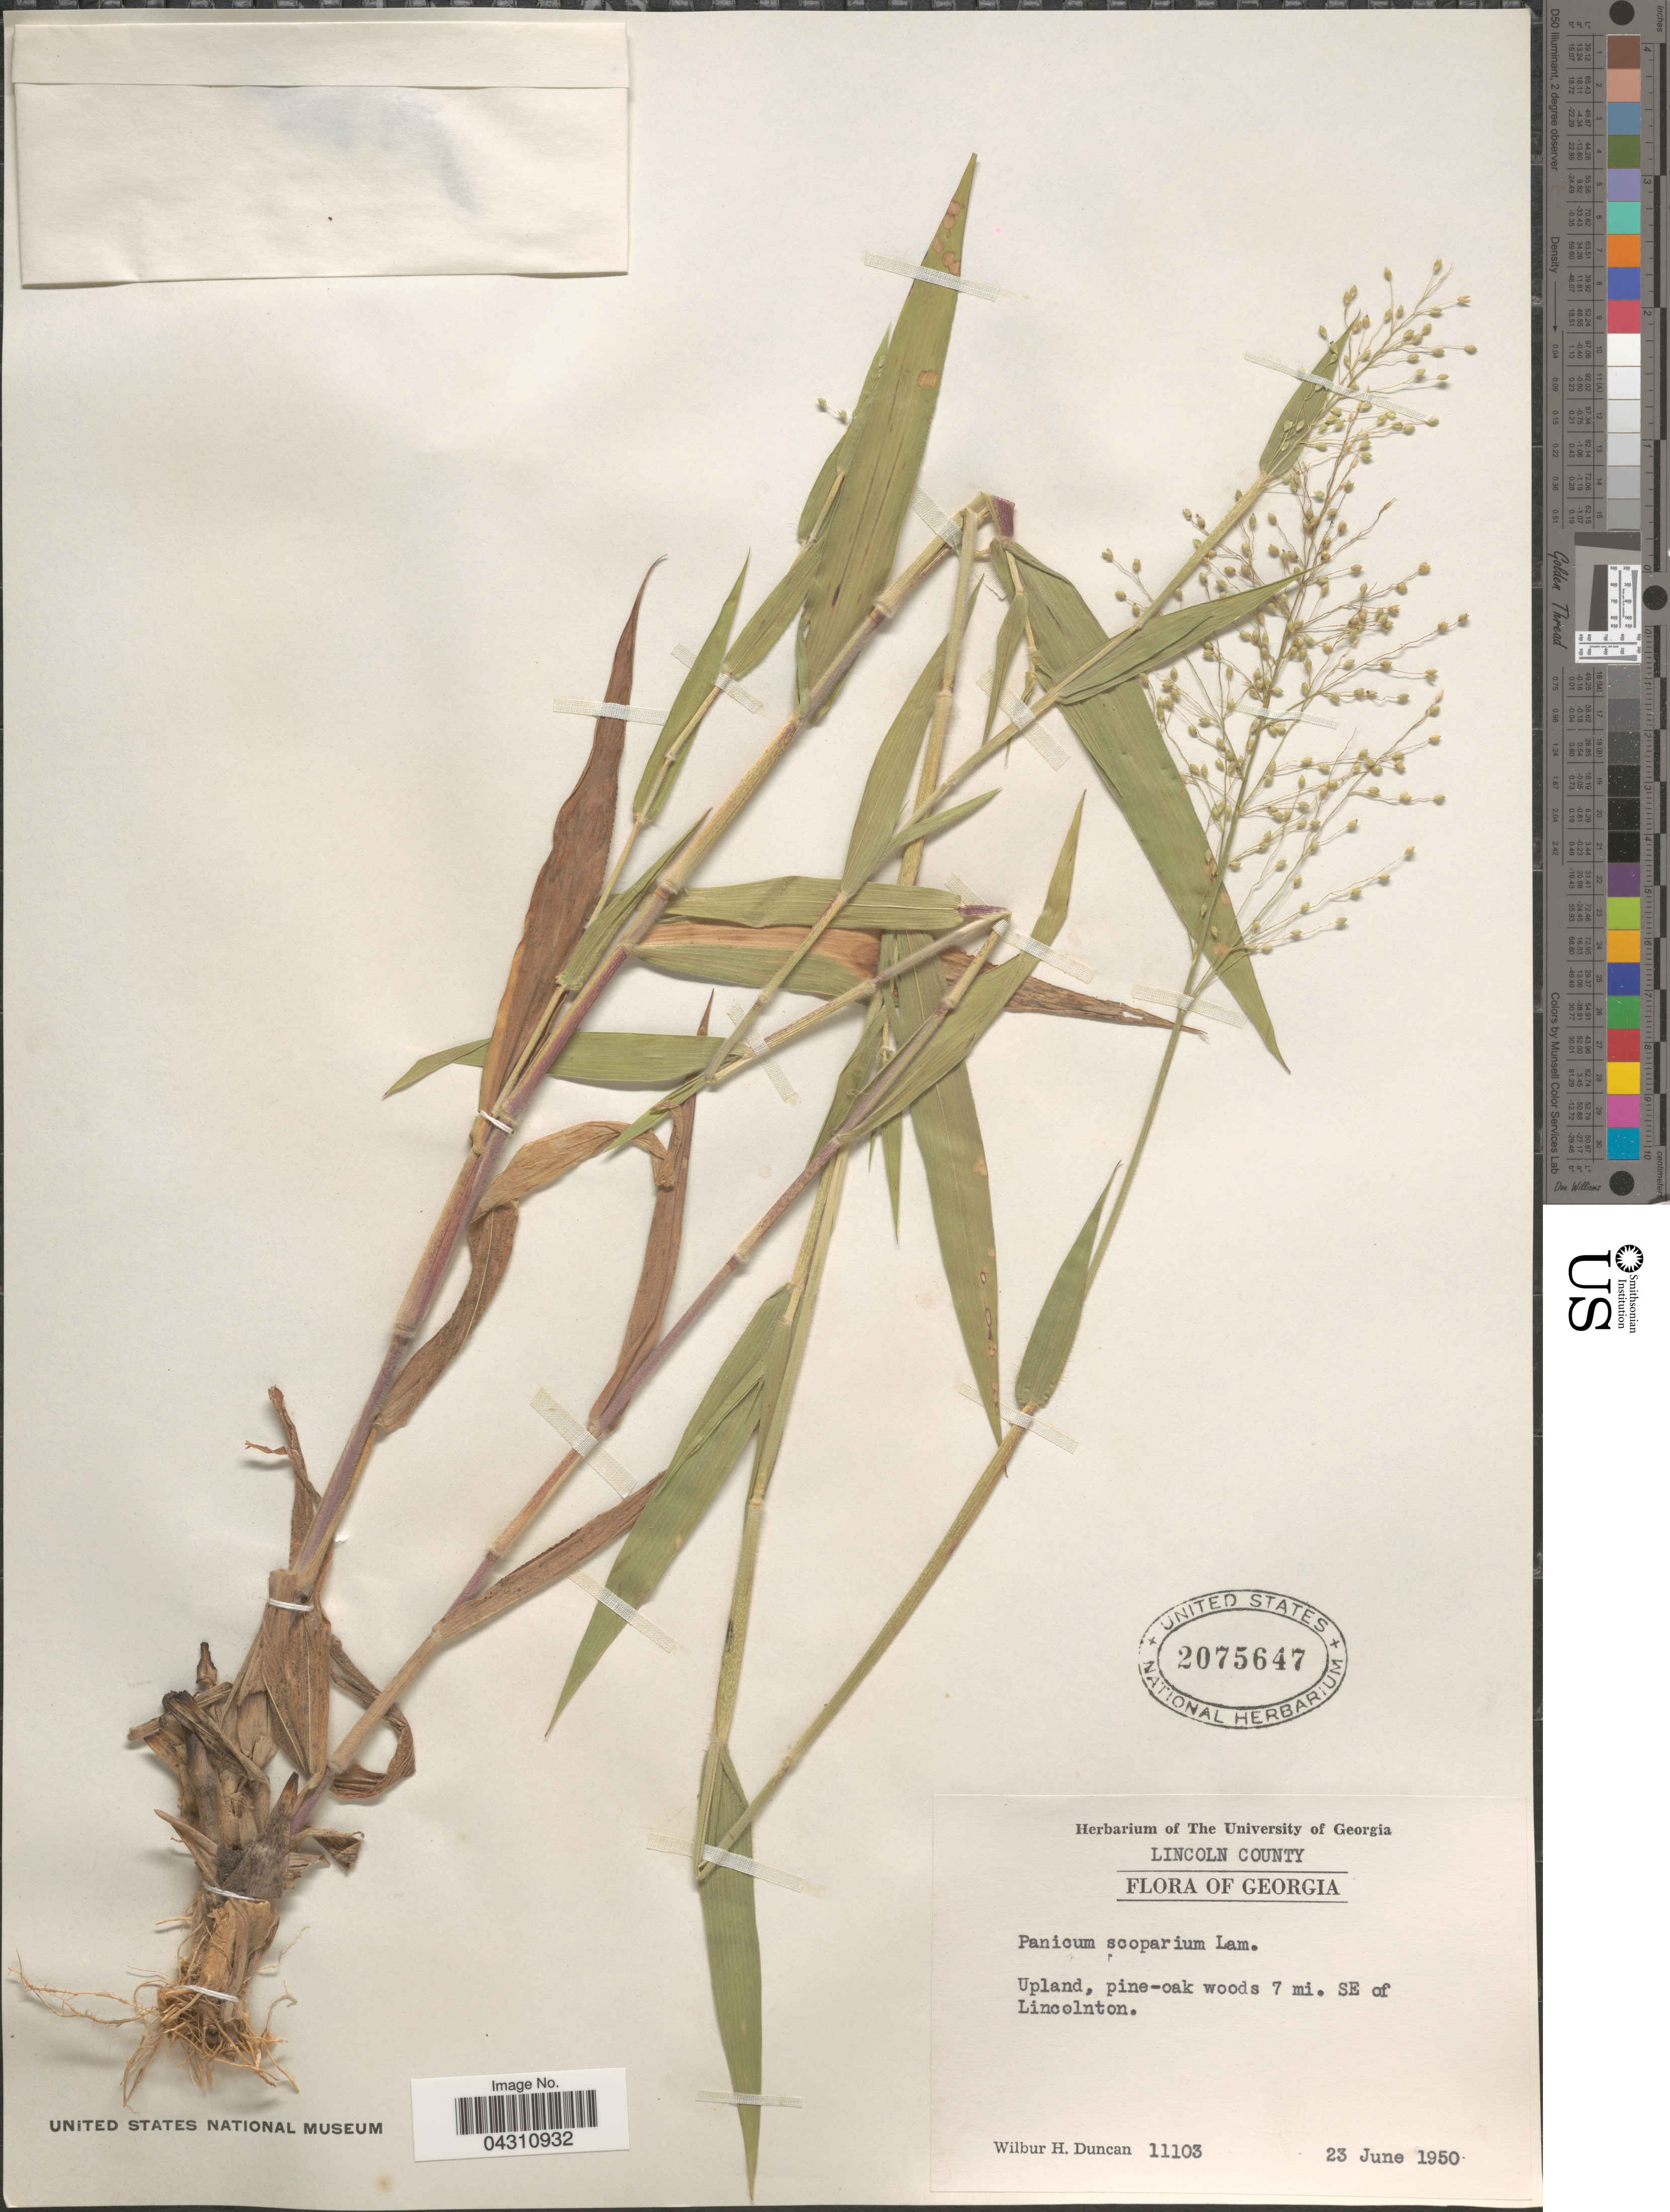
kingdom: Plantae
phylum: Tracheophyta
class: Liliopsida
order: Poales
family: Poaceae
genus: Dichanthelium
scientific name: Dichanthelium scoparium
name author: (Lam.) Gould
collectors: W. H. Duncan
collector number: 11103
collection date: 1950-06-23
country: United States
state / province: Georgia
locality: Lincoln County. Upland, pine-oak woods 7 mi. SE of Lincolnton.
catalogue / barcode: US 2075647